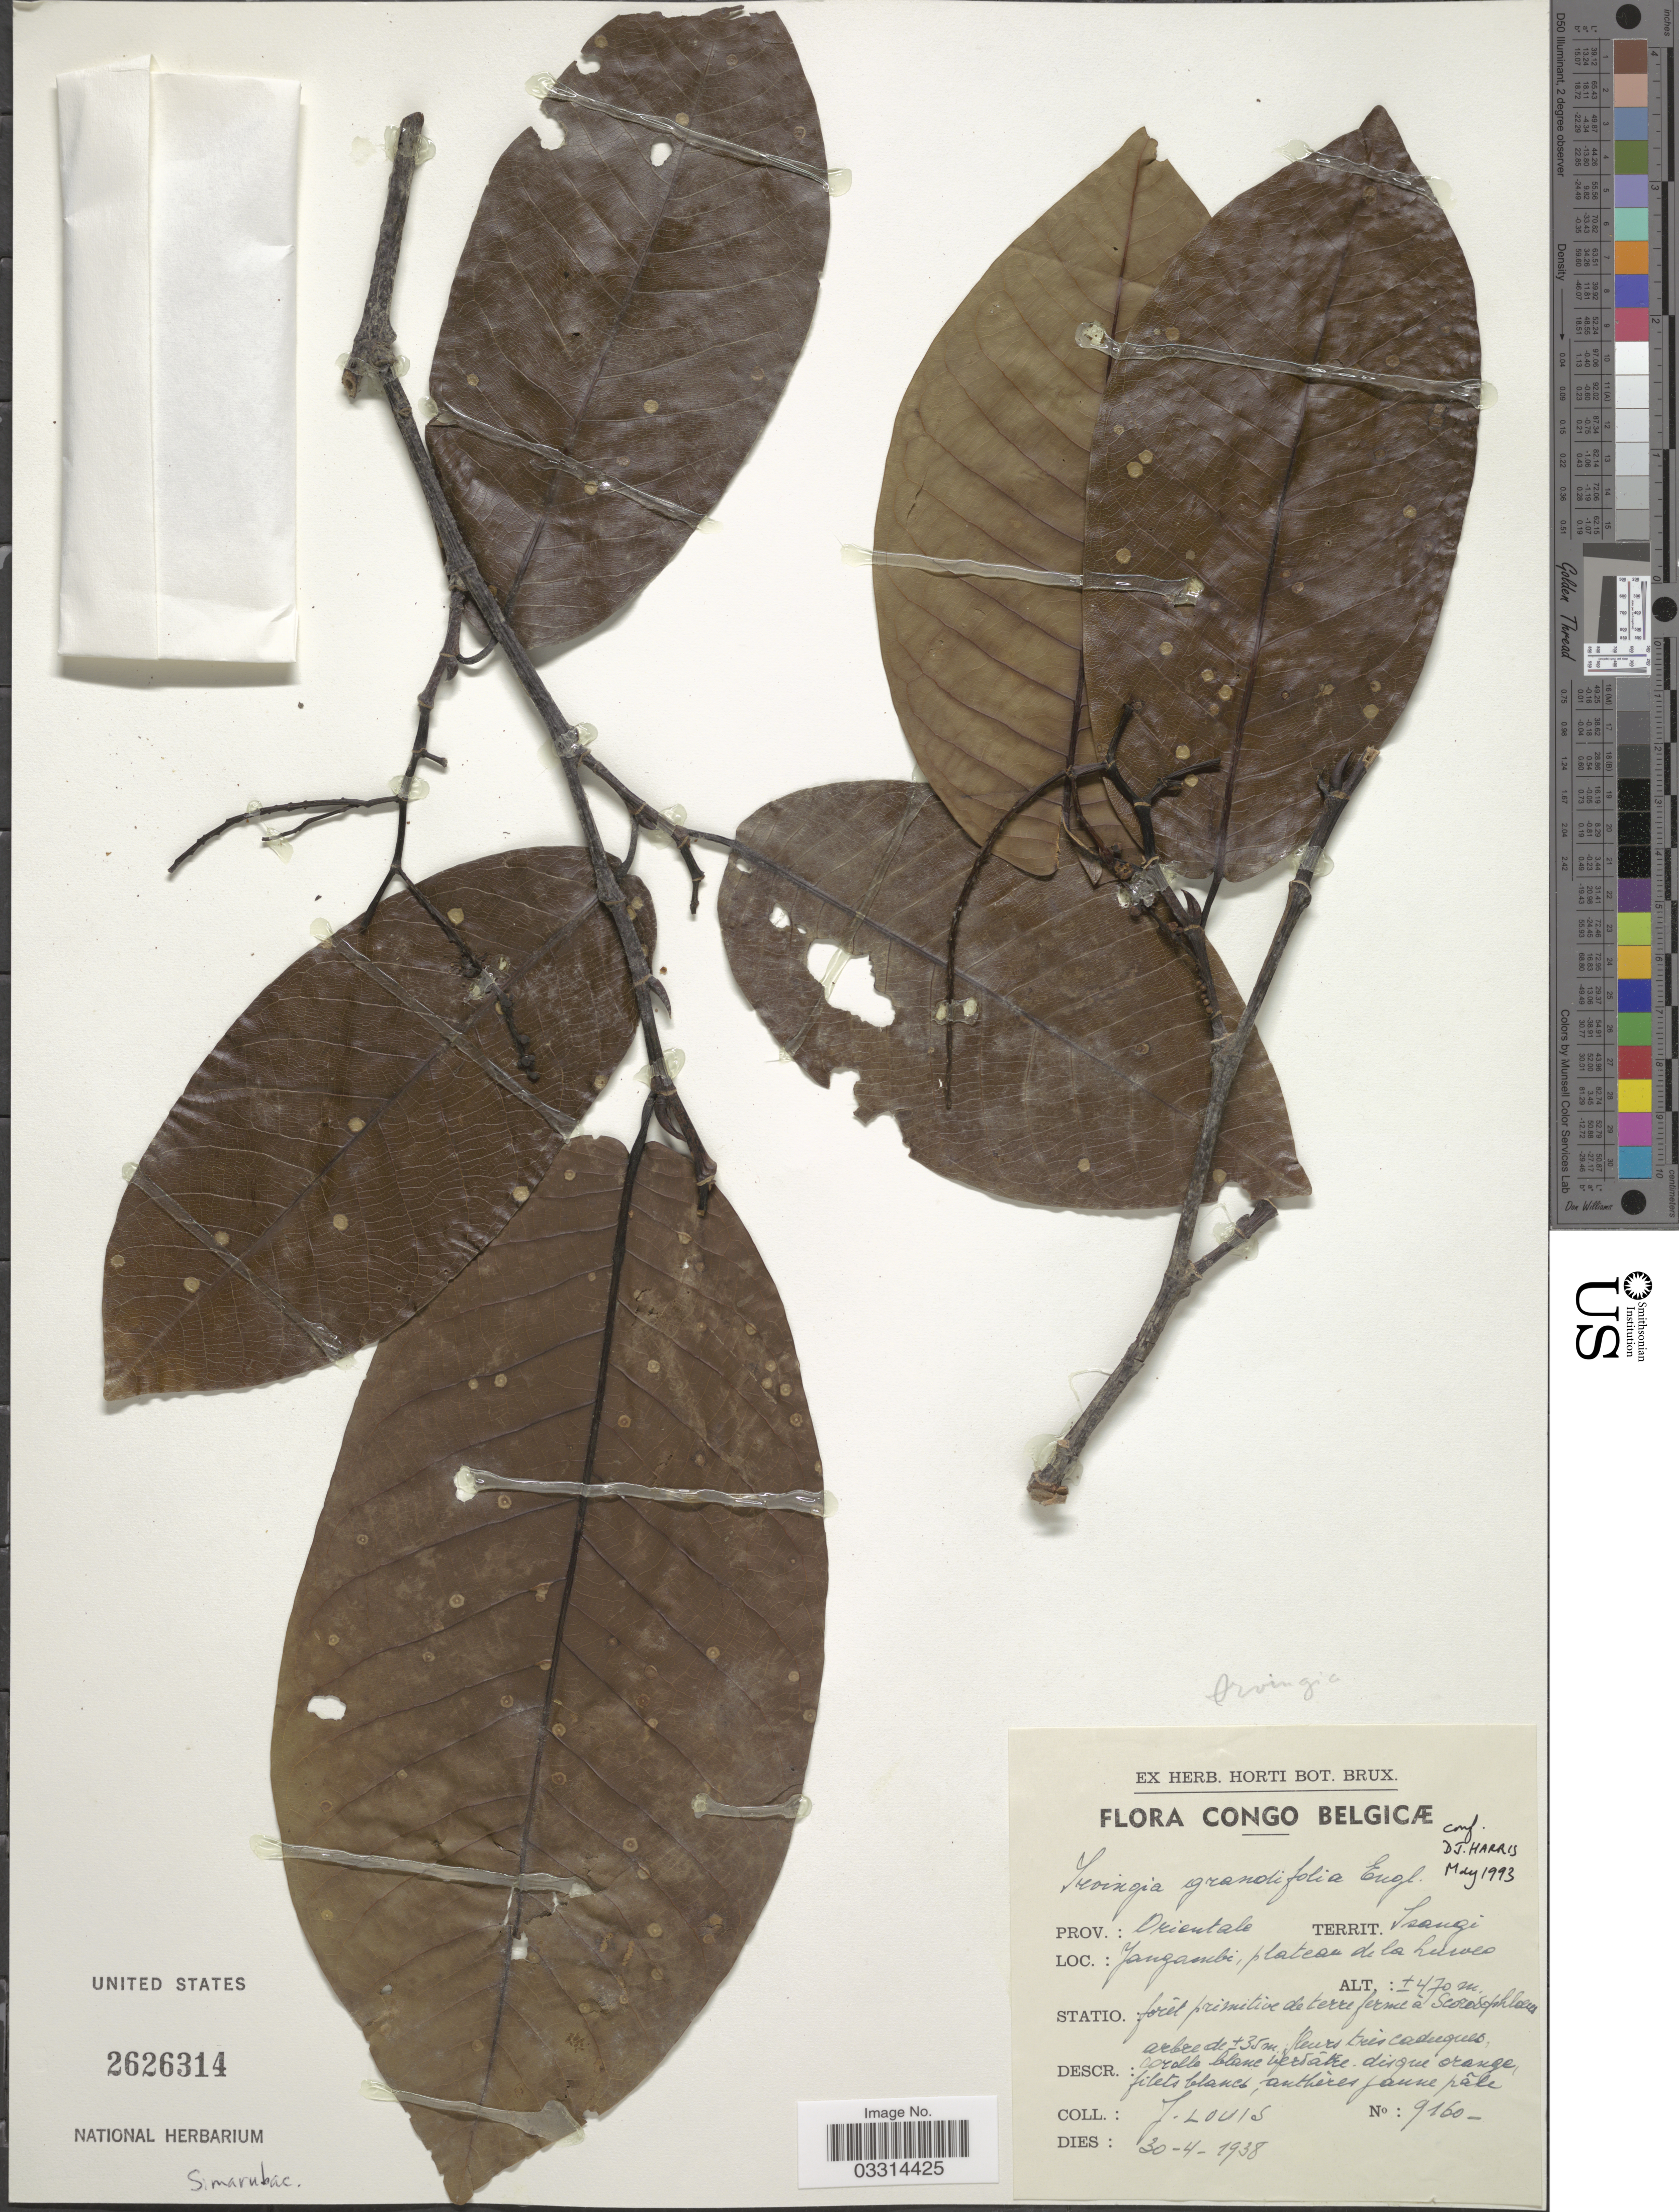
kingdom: Plantae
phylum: Tracheophyta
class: Magnoliopsida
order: Malpighiales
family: Irvingiaceae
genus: Irvingia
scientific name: Irvingia grandifolia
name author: (Engl.) Engl.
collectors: J. Louis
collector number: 9160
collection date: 1938-04-30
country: Congo, Democratic Republic of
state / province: Tshopo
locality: Congo Belgicæ. Territ. Isangi. Yangambi, plateau de la Luweo.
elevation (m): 470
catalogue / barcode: US 2626314